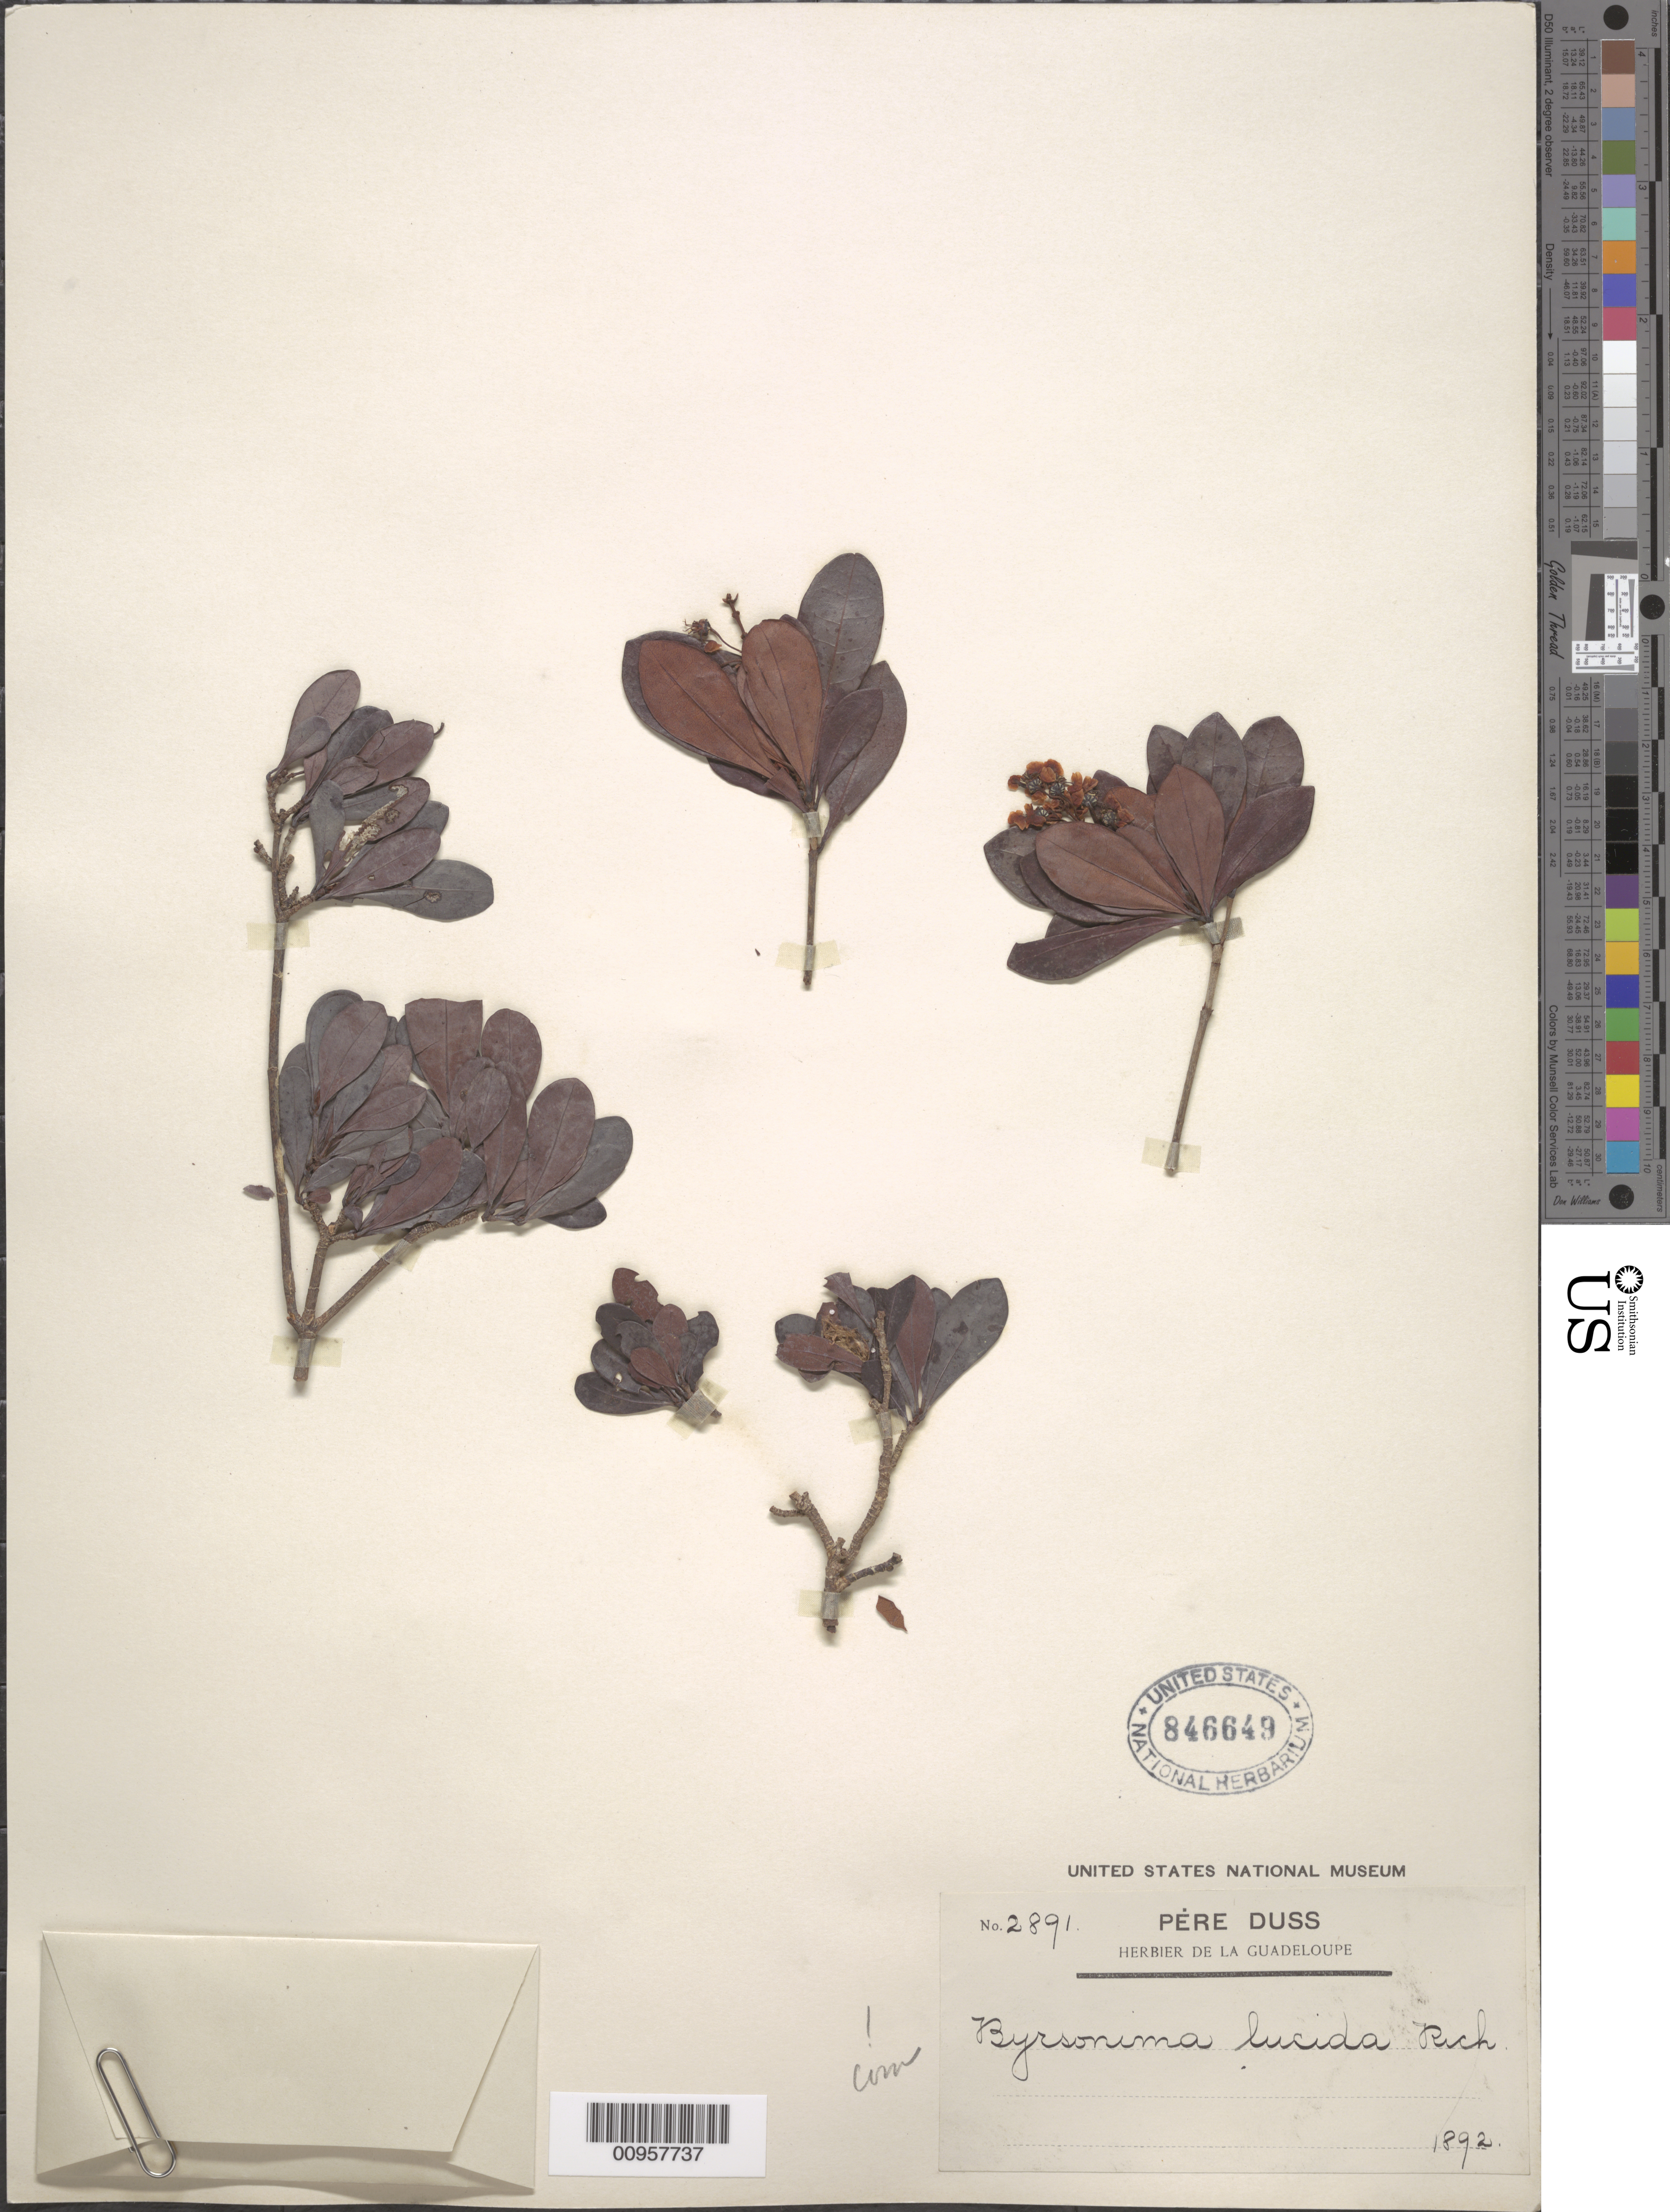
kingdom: Plantae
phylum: Tracheophyta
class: Magnoliopsida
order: Malpighiales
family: Malpighiaceae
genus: Byrsonima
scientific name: Byrsonima lucida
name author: (Mill.) DC.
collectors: Père Duss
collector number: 2891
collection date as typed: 1892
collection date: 1892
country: Guadeloupe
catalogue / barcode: US 846649